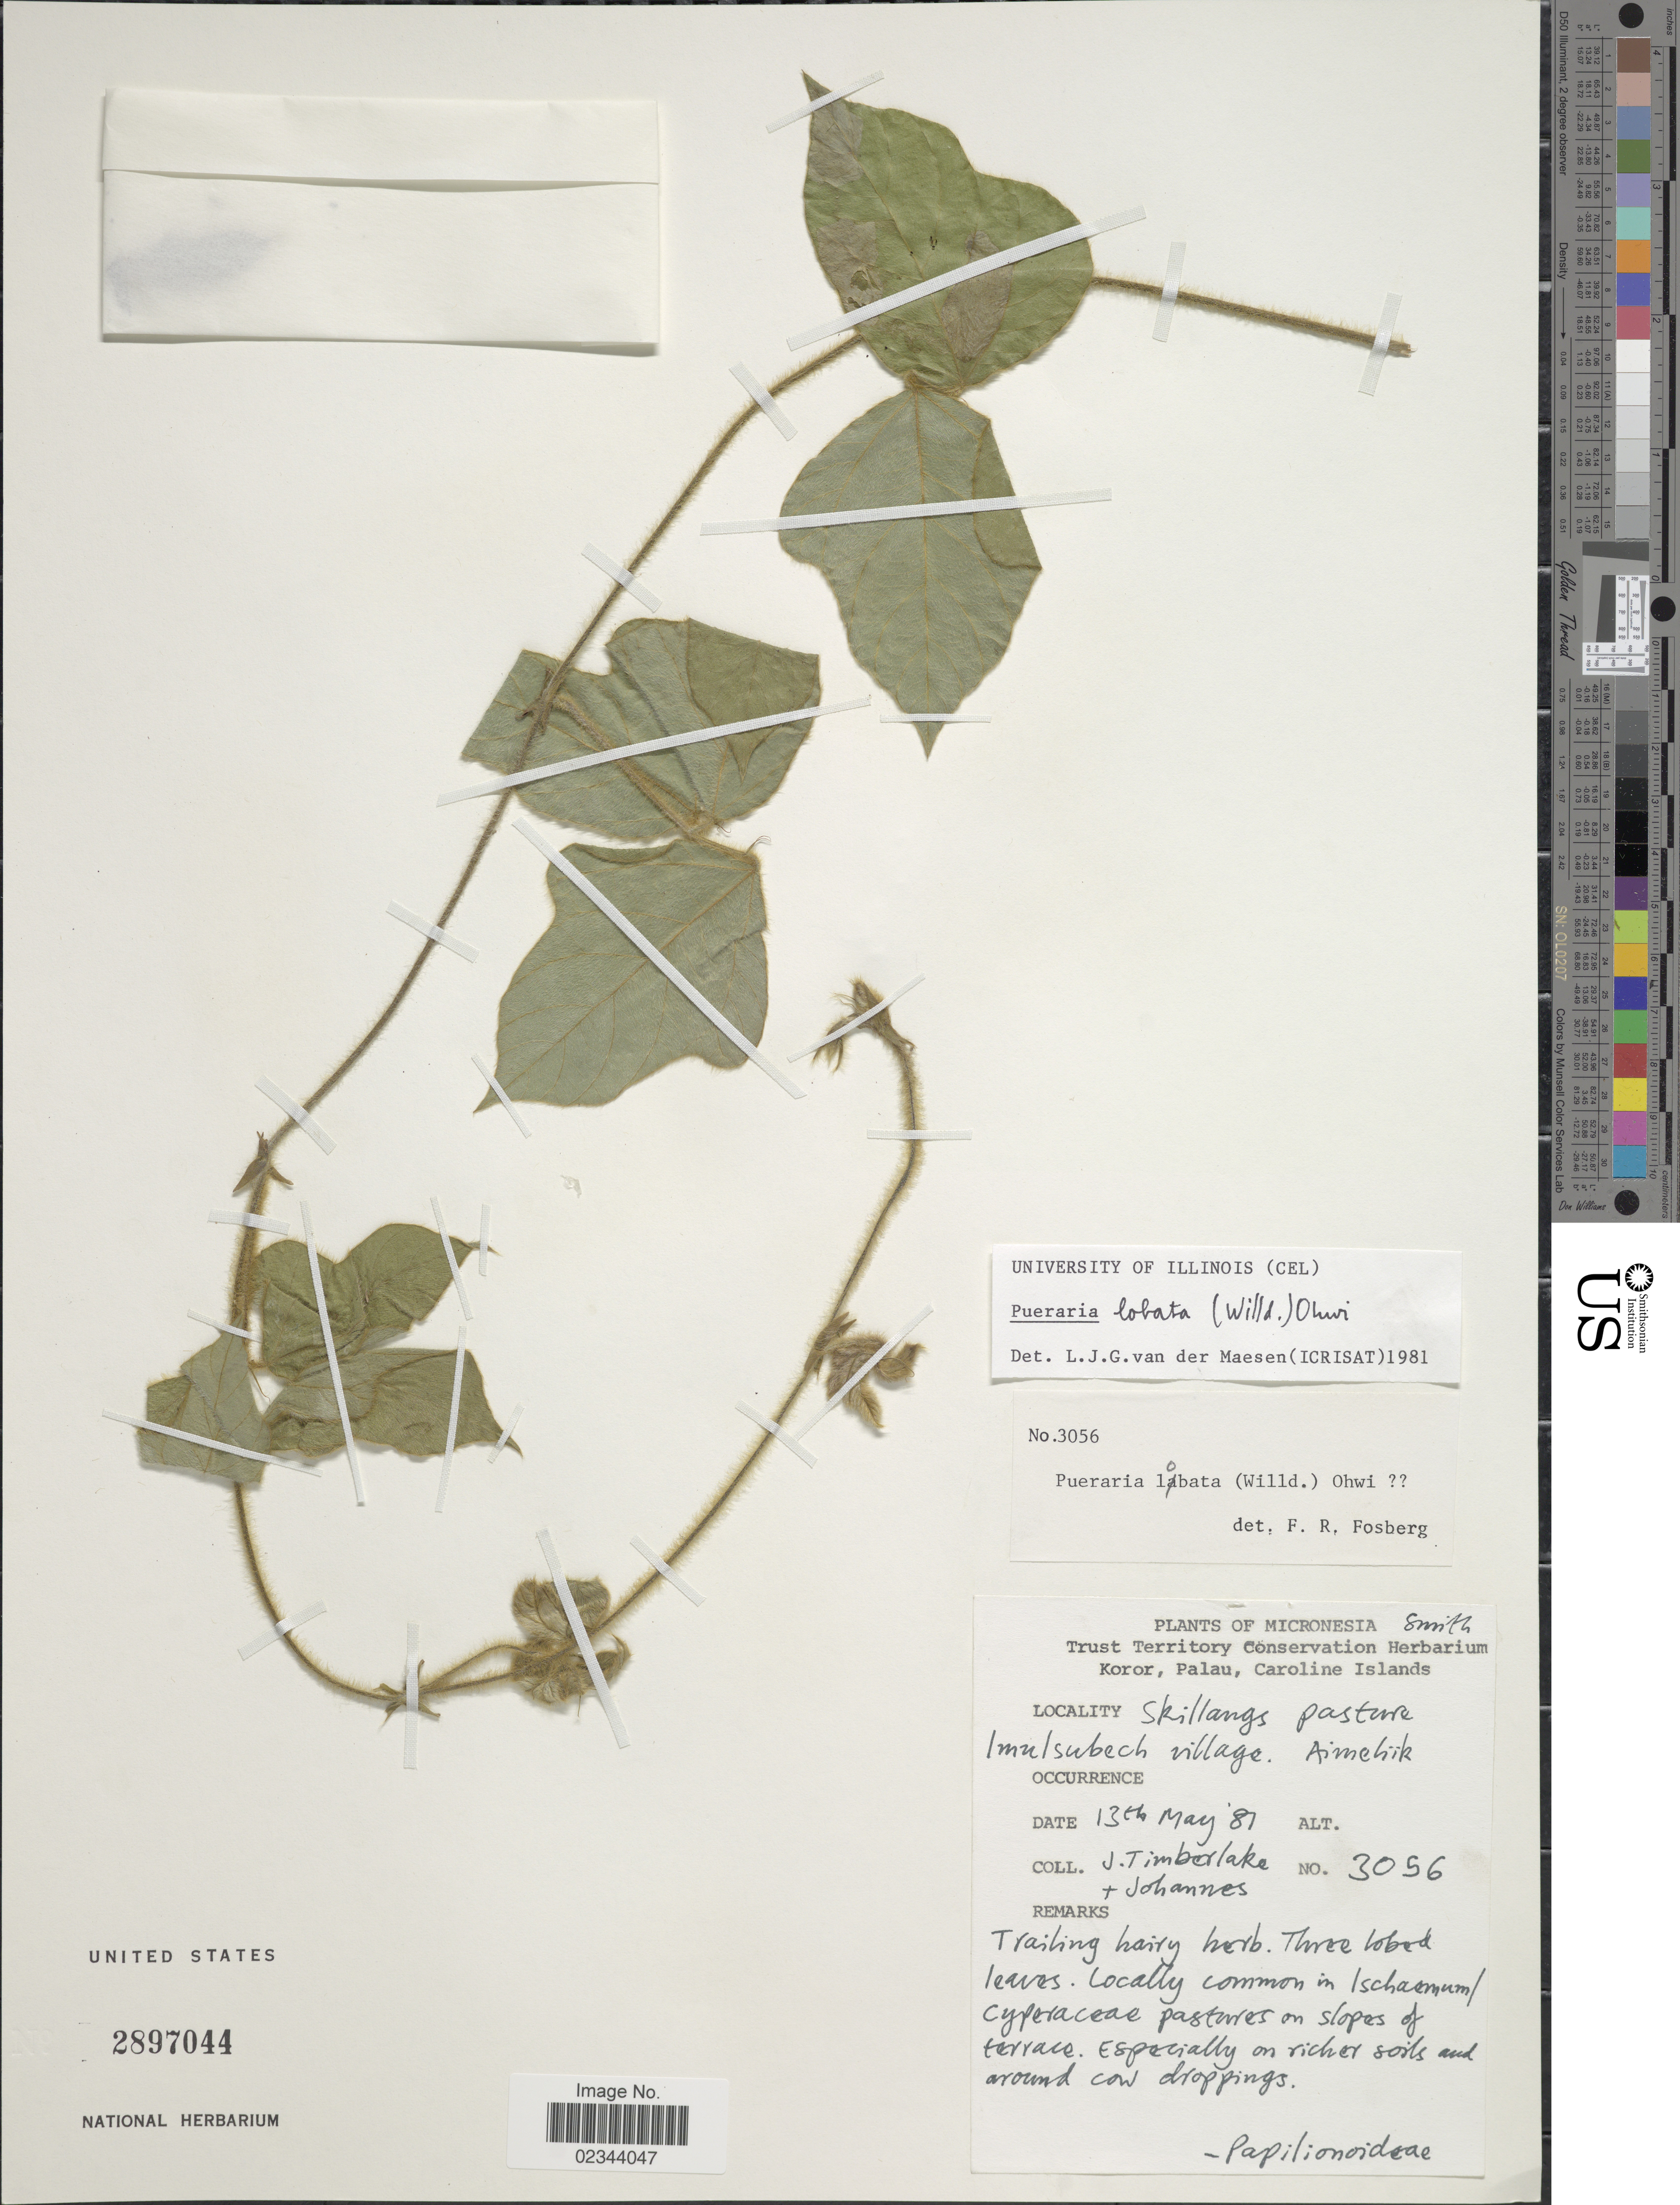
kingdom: Plantae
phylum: Tracheophyta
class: Magnoliopsida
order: Fabales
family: Fabaceae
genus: Pueraria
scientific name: Pueraria lobata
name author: (Willd.) Ohwi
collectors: J. Timberlake & -. Johannes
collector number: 3056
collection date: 1981-05-13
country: Palau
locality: Micronesia, Skillangs pasture, Imulsubech village, Aimeliik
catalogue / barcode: US 2897044